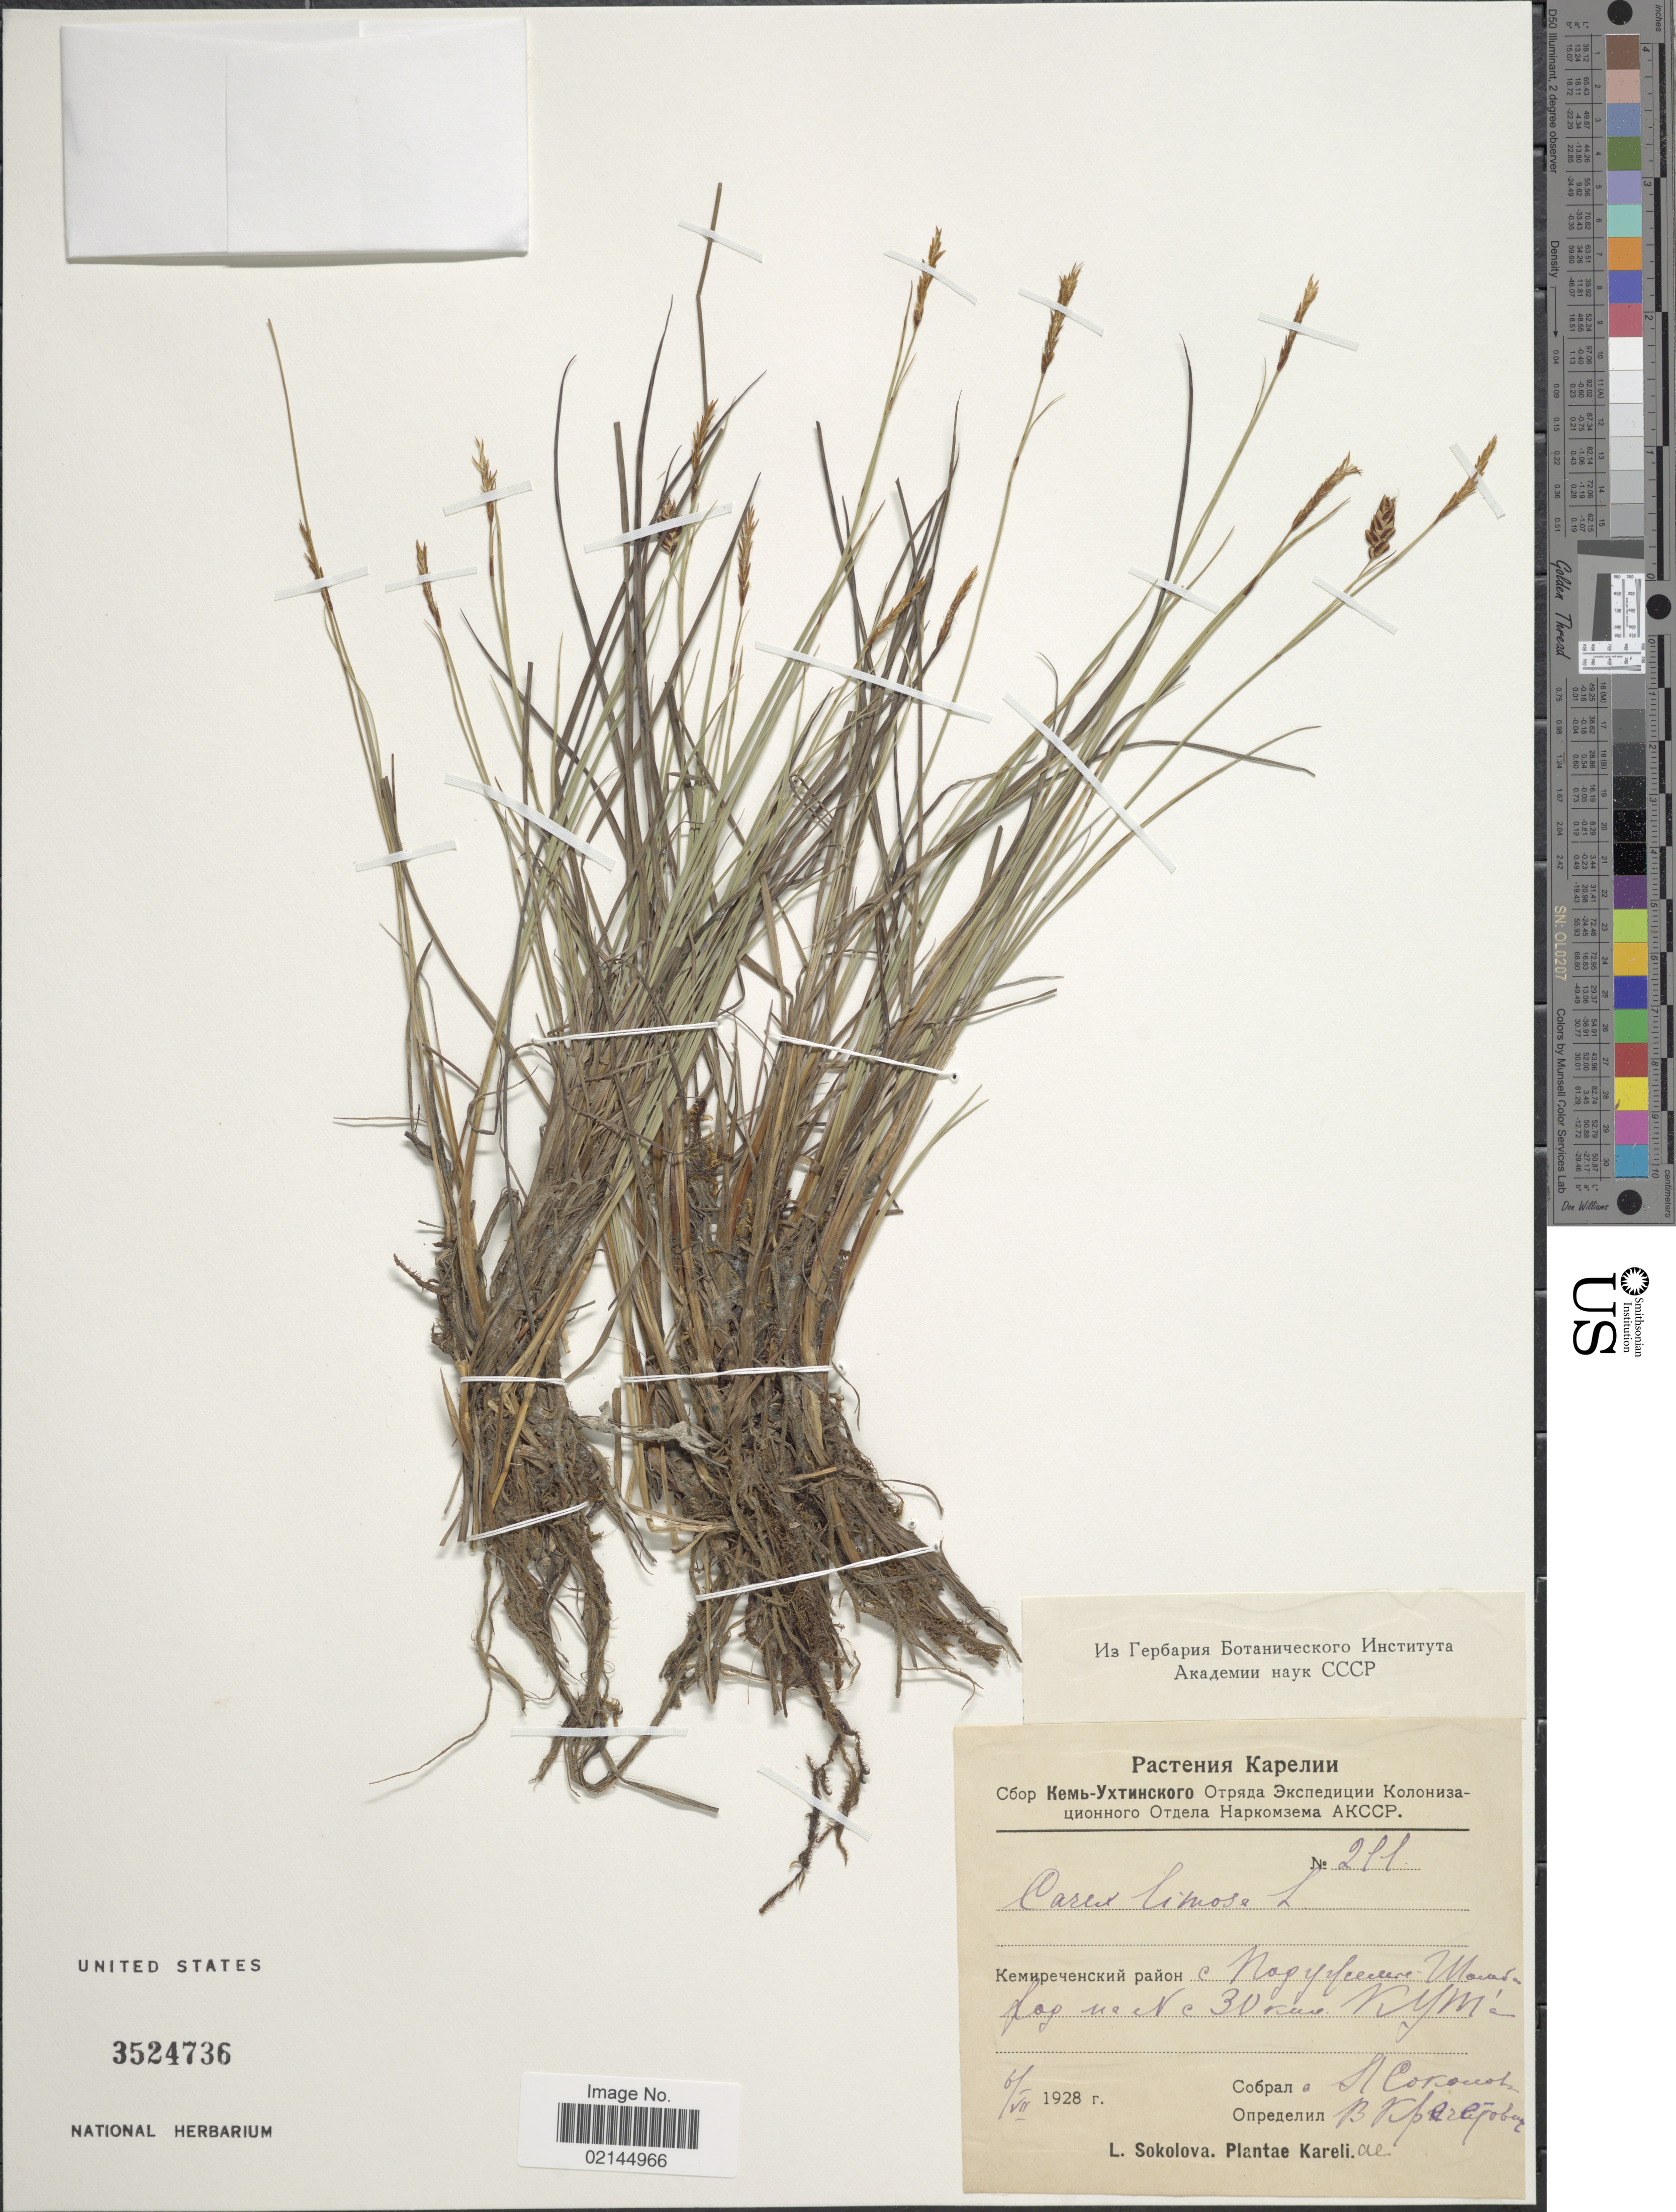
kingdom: Plantae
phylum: Tracheophyta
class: Liliopsida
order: Poales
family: Cyperaceae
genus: Carex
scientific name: Carex limosa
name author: L.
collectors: L. Sokolova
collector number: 211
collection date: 1928-07-06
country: Russian Federation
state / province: Karelia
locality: Kareliae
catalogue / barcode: US 3524736